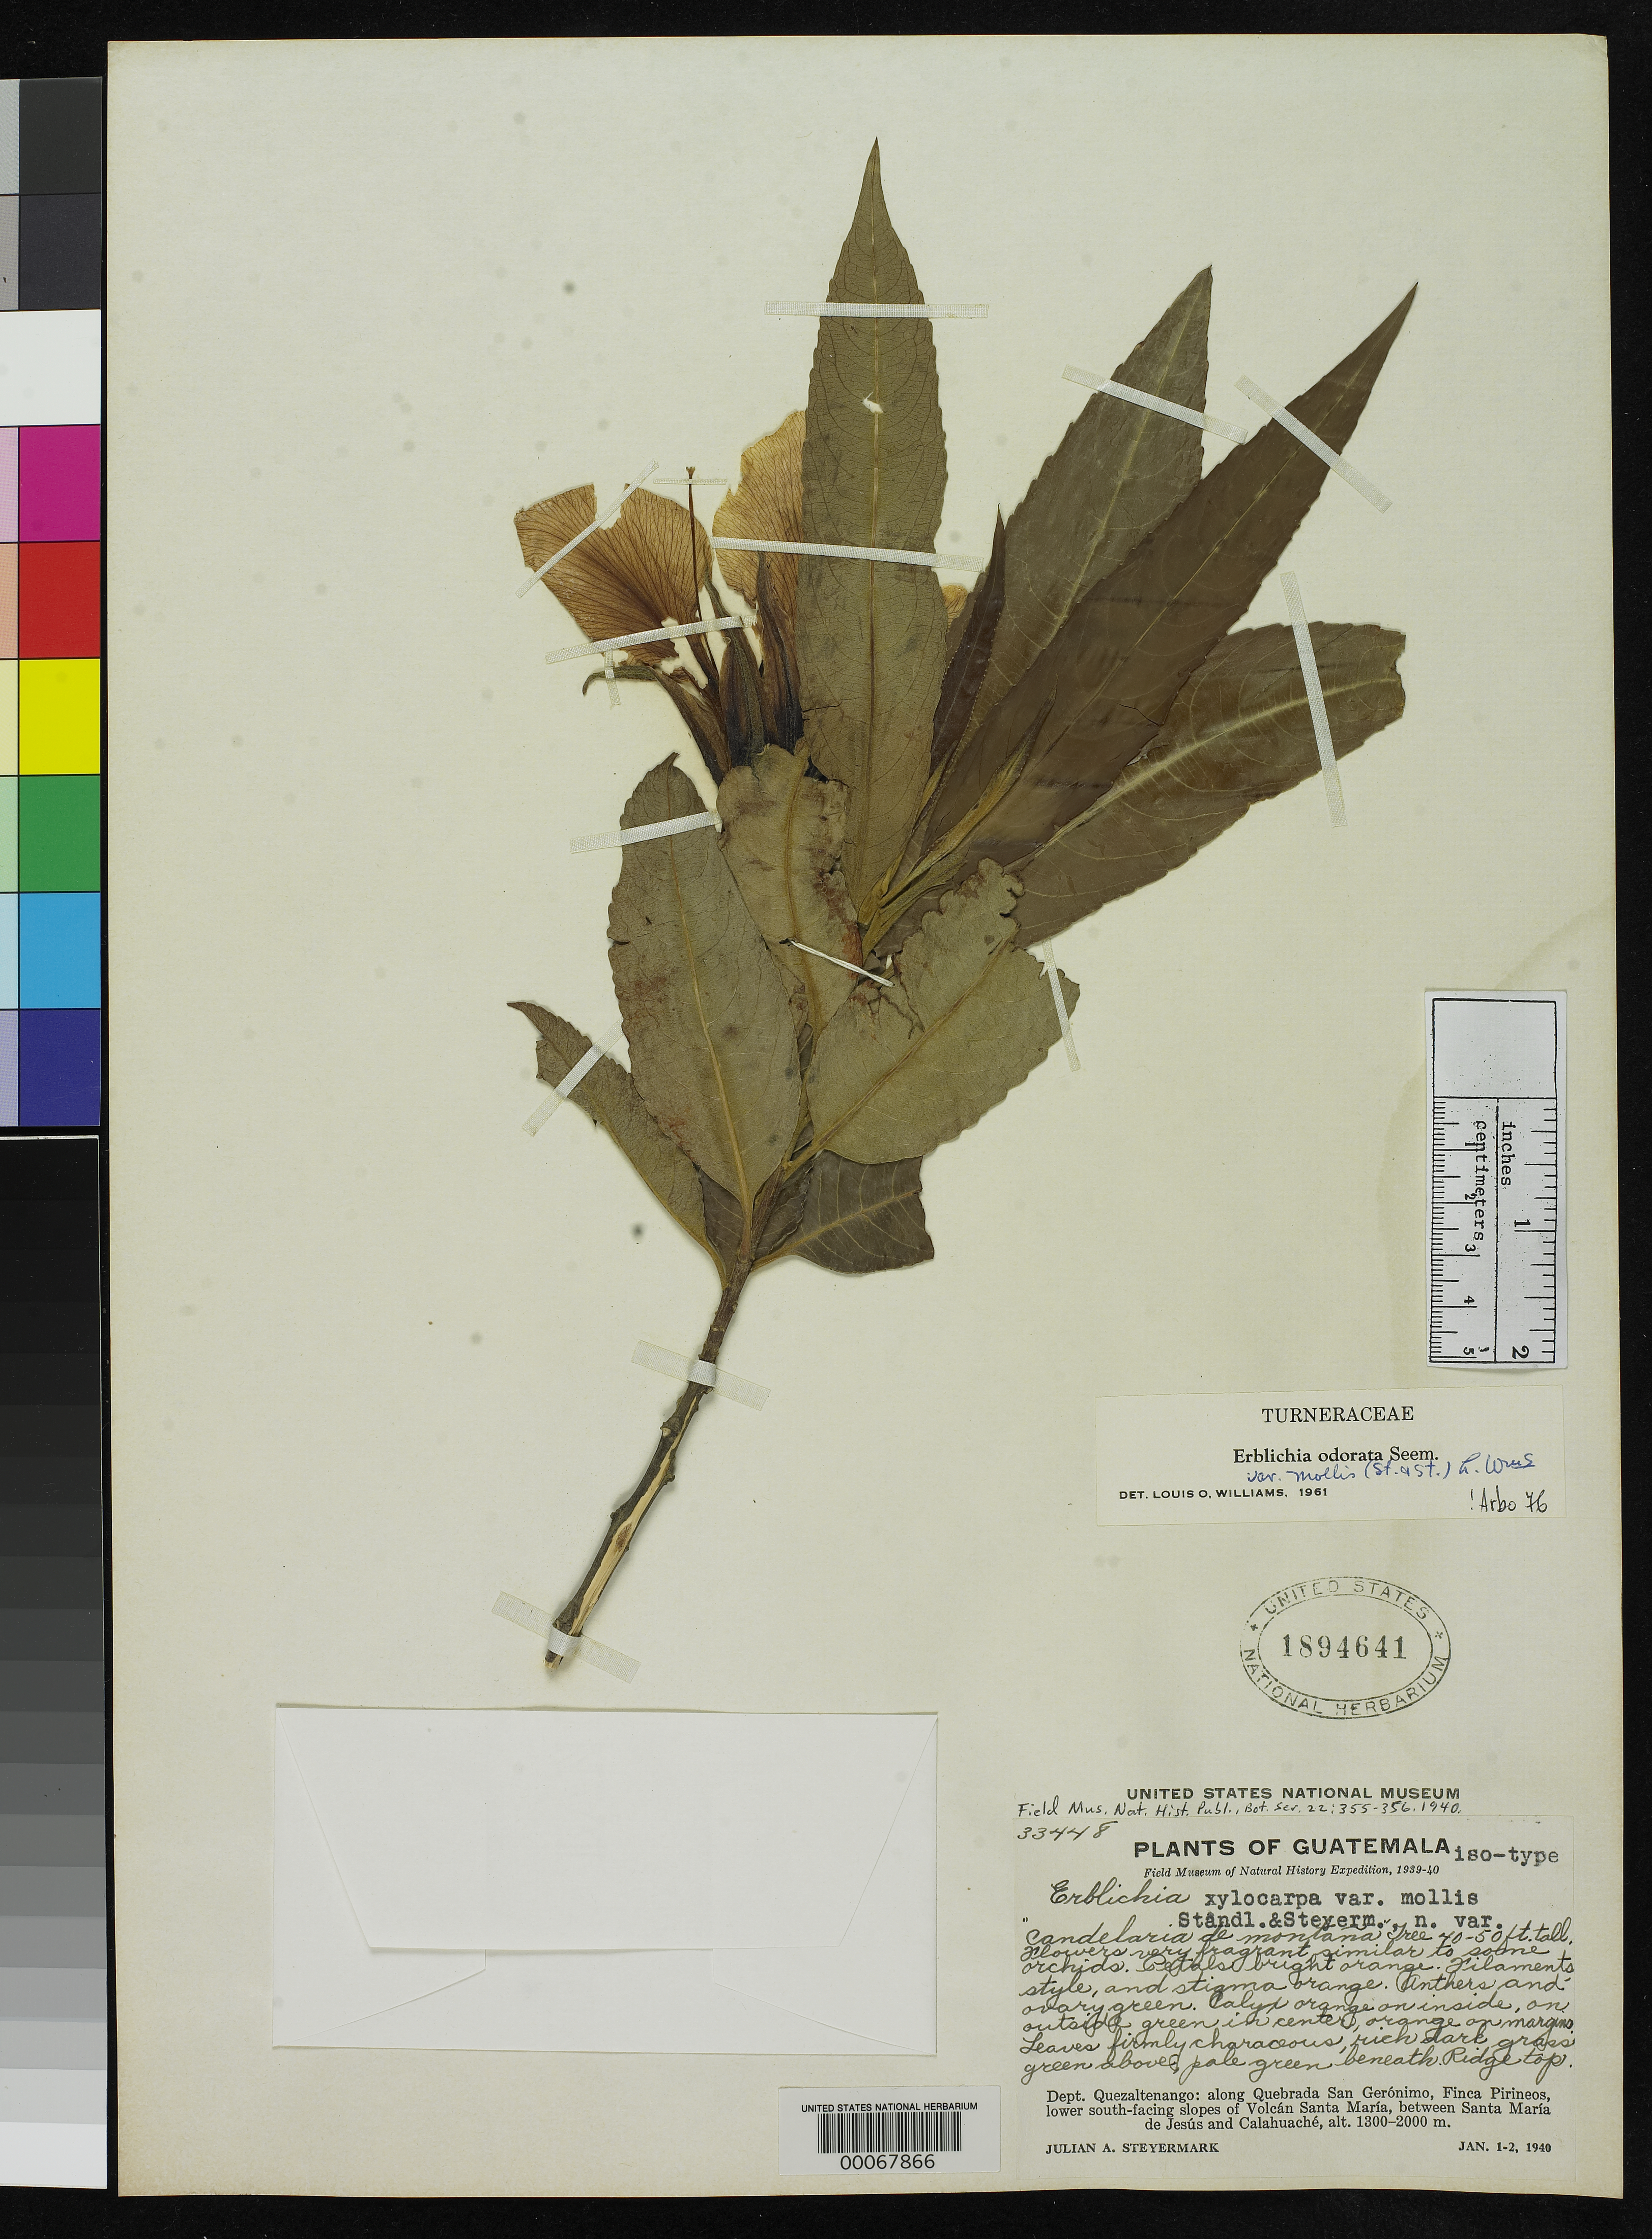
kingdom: Plantae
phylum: Tracheophyta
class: Magnoliopsida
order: Malpighiales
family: Turneraceae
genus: Erblichia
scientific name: Erblichia xylocarpa var. mollis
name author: Standl. & Steyerm.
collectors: J. Steyermark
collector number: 5357a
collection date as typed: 01 Jan 1940 to 02 Jan 1940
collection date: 1940-01-01/1940-01-02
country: Guatemala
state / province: Quetzaltenango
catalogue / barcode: US 1894641